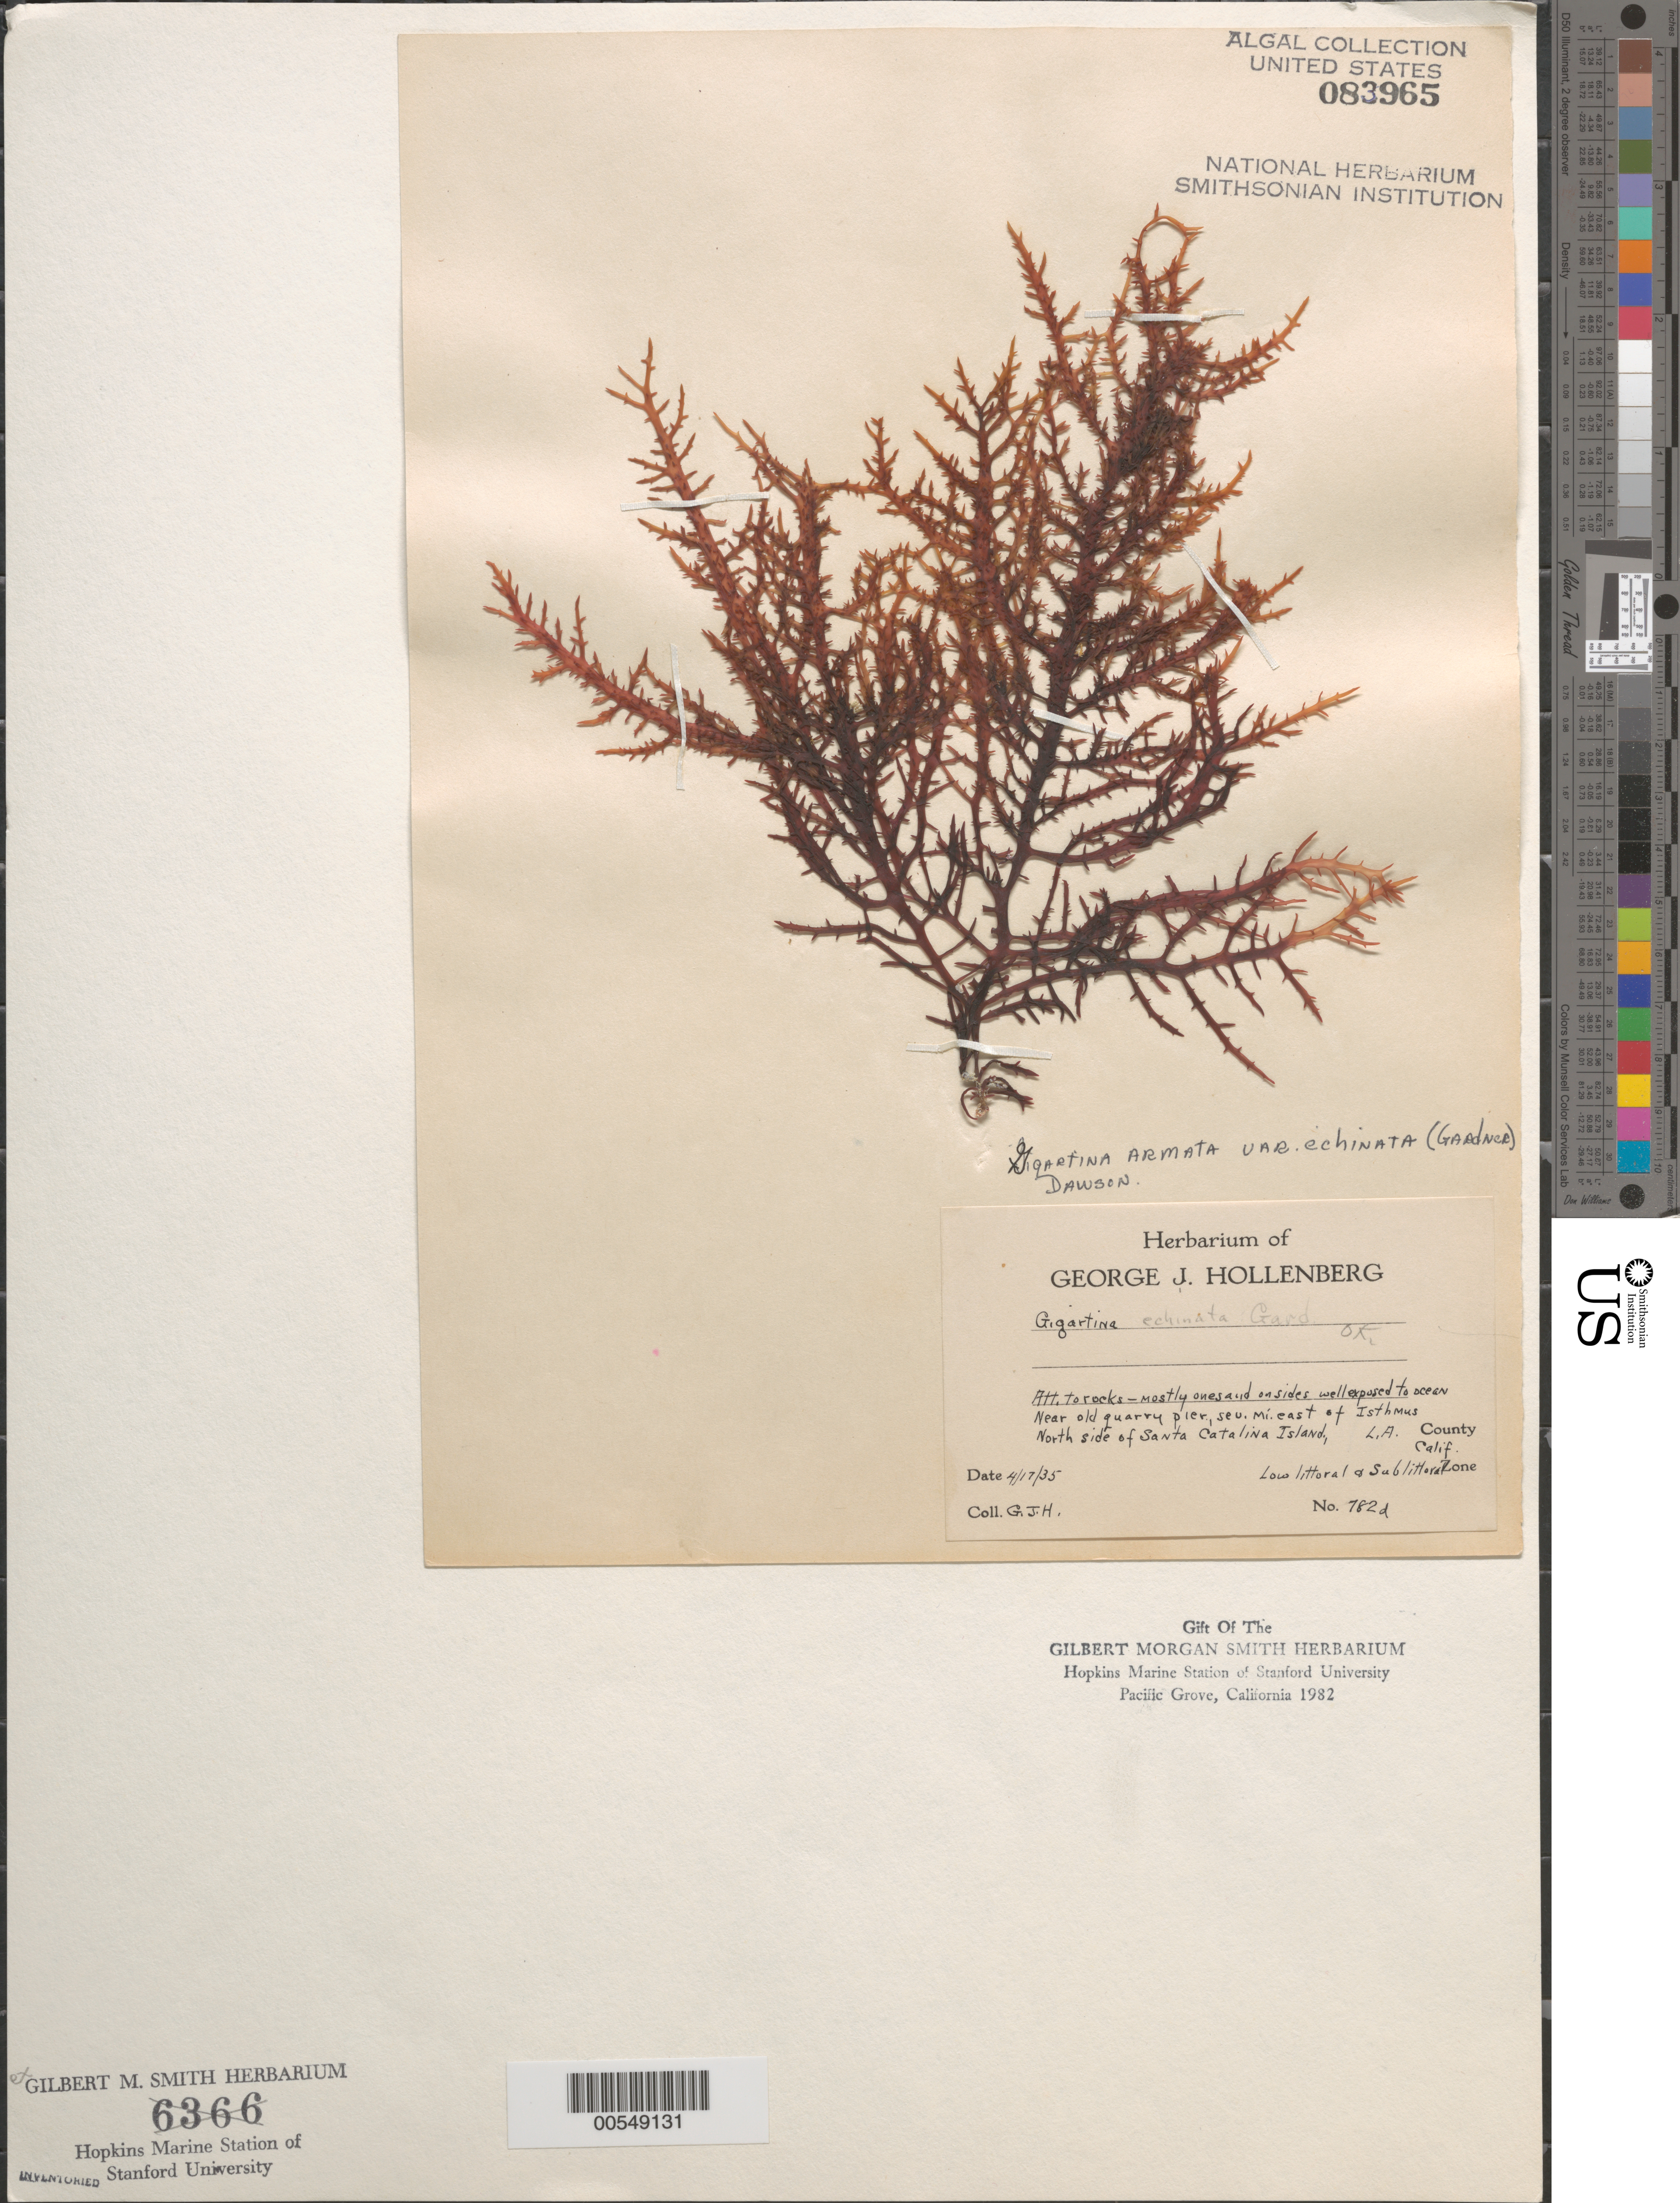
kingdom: Plantae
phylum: Rhodophyta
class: Florideophyceae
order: Gigartinales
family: Gigartinaceae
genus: Chondracanthus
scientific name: Chondracanthus spinosus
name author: (Kütz.) Guiry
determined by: Algae name updating Project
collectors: G. Hollenberg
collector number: GJH 782d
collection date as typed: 17 Apr 1935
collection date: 1935-04-17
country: United States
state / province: California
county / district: Los Angeles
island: Santa Catalina Island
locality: East of Isthmus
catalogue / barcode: US 83965